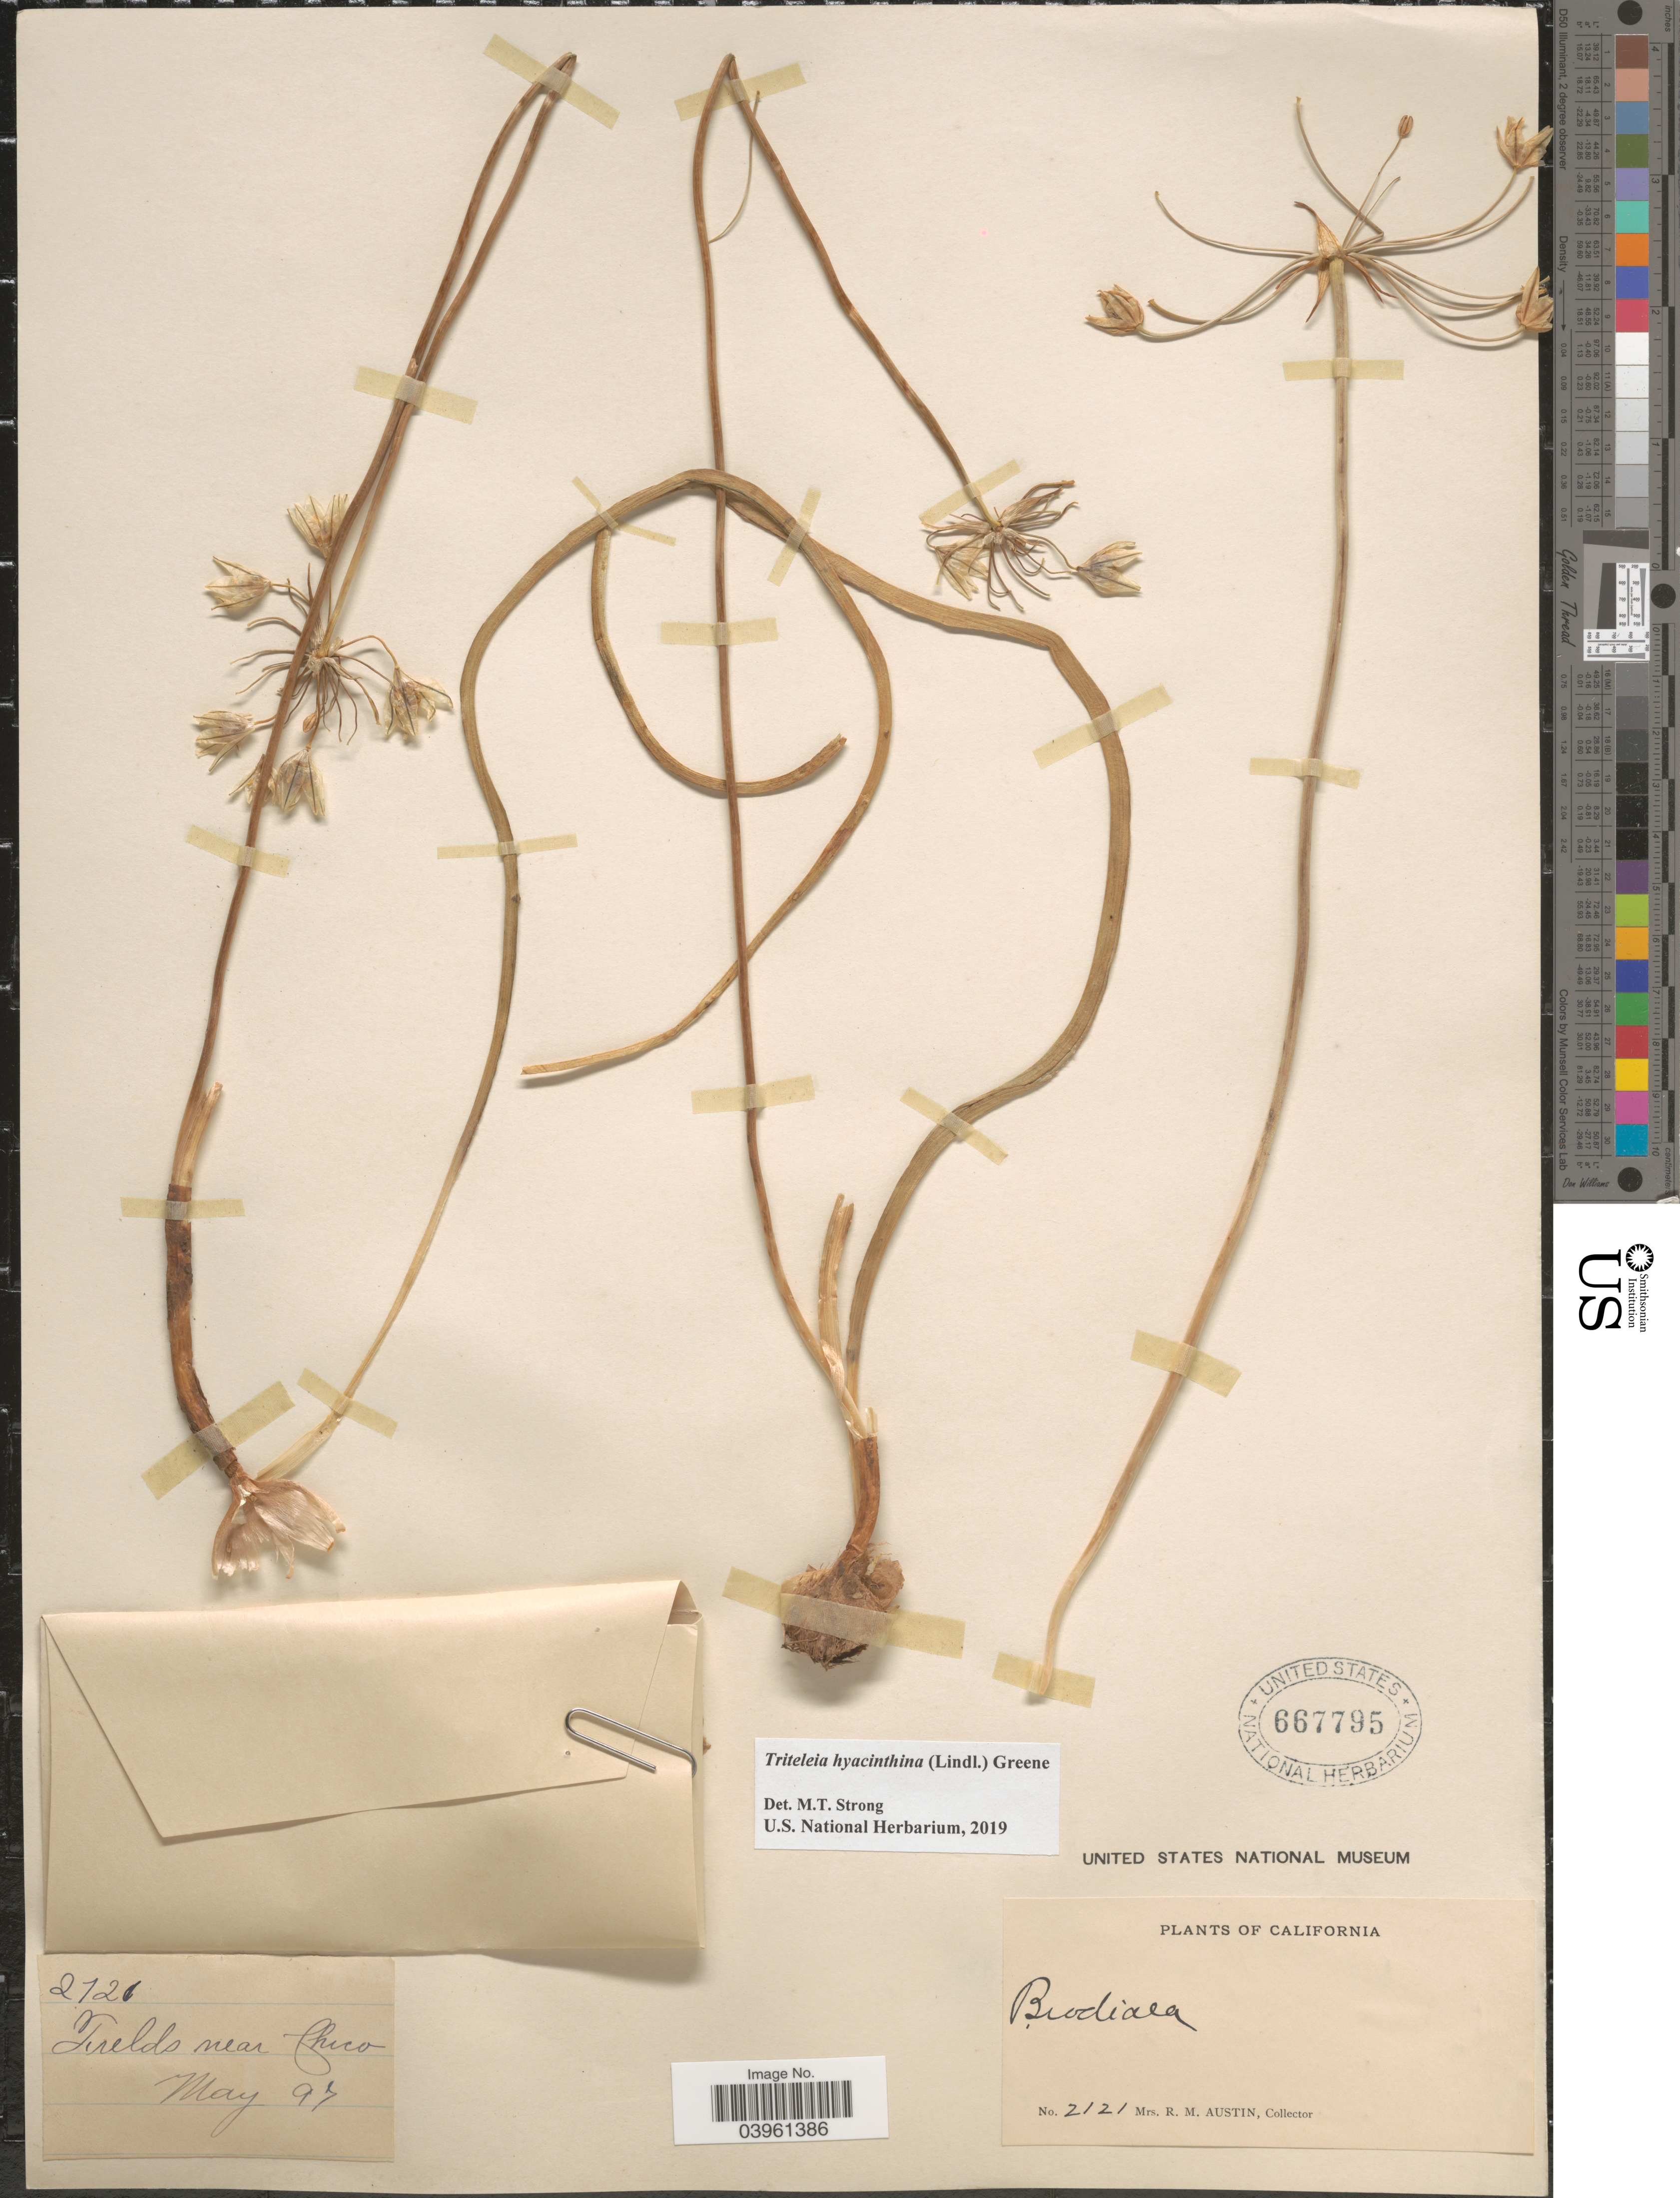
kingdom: Plantae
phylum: Tracheophyta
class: Liliopsida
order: Asparagales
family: Asparagaceae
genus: Triteleia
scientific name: Triteleia hyacinthina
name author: (Lindl.) Greene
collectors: R. Austin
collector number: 2121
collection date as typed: Transcribed d/m/y: /5/97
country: United States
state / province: California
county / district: Butte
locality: Fields near Chico.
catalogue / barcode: US 667795